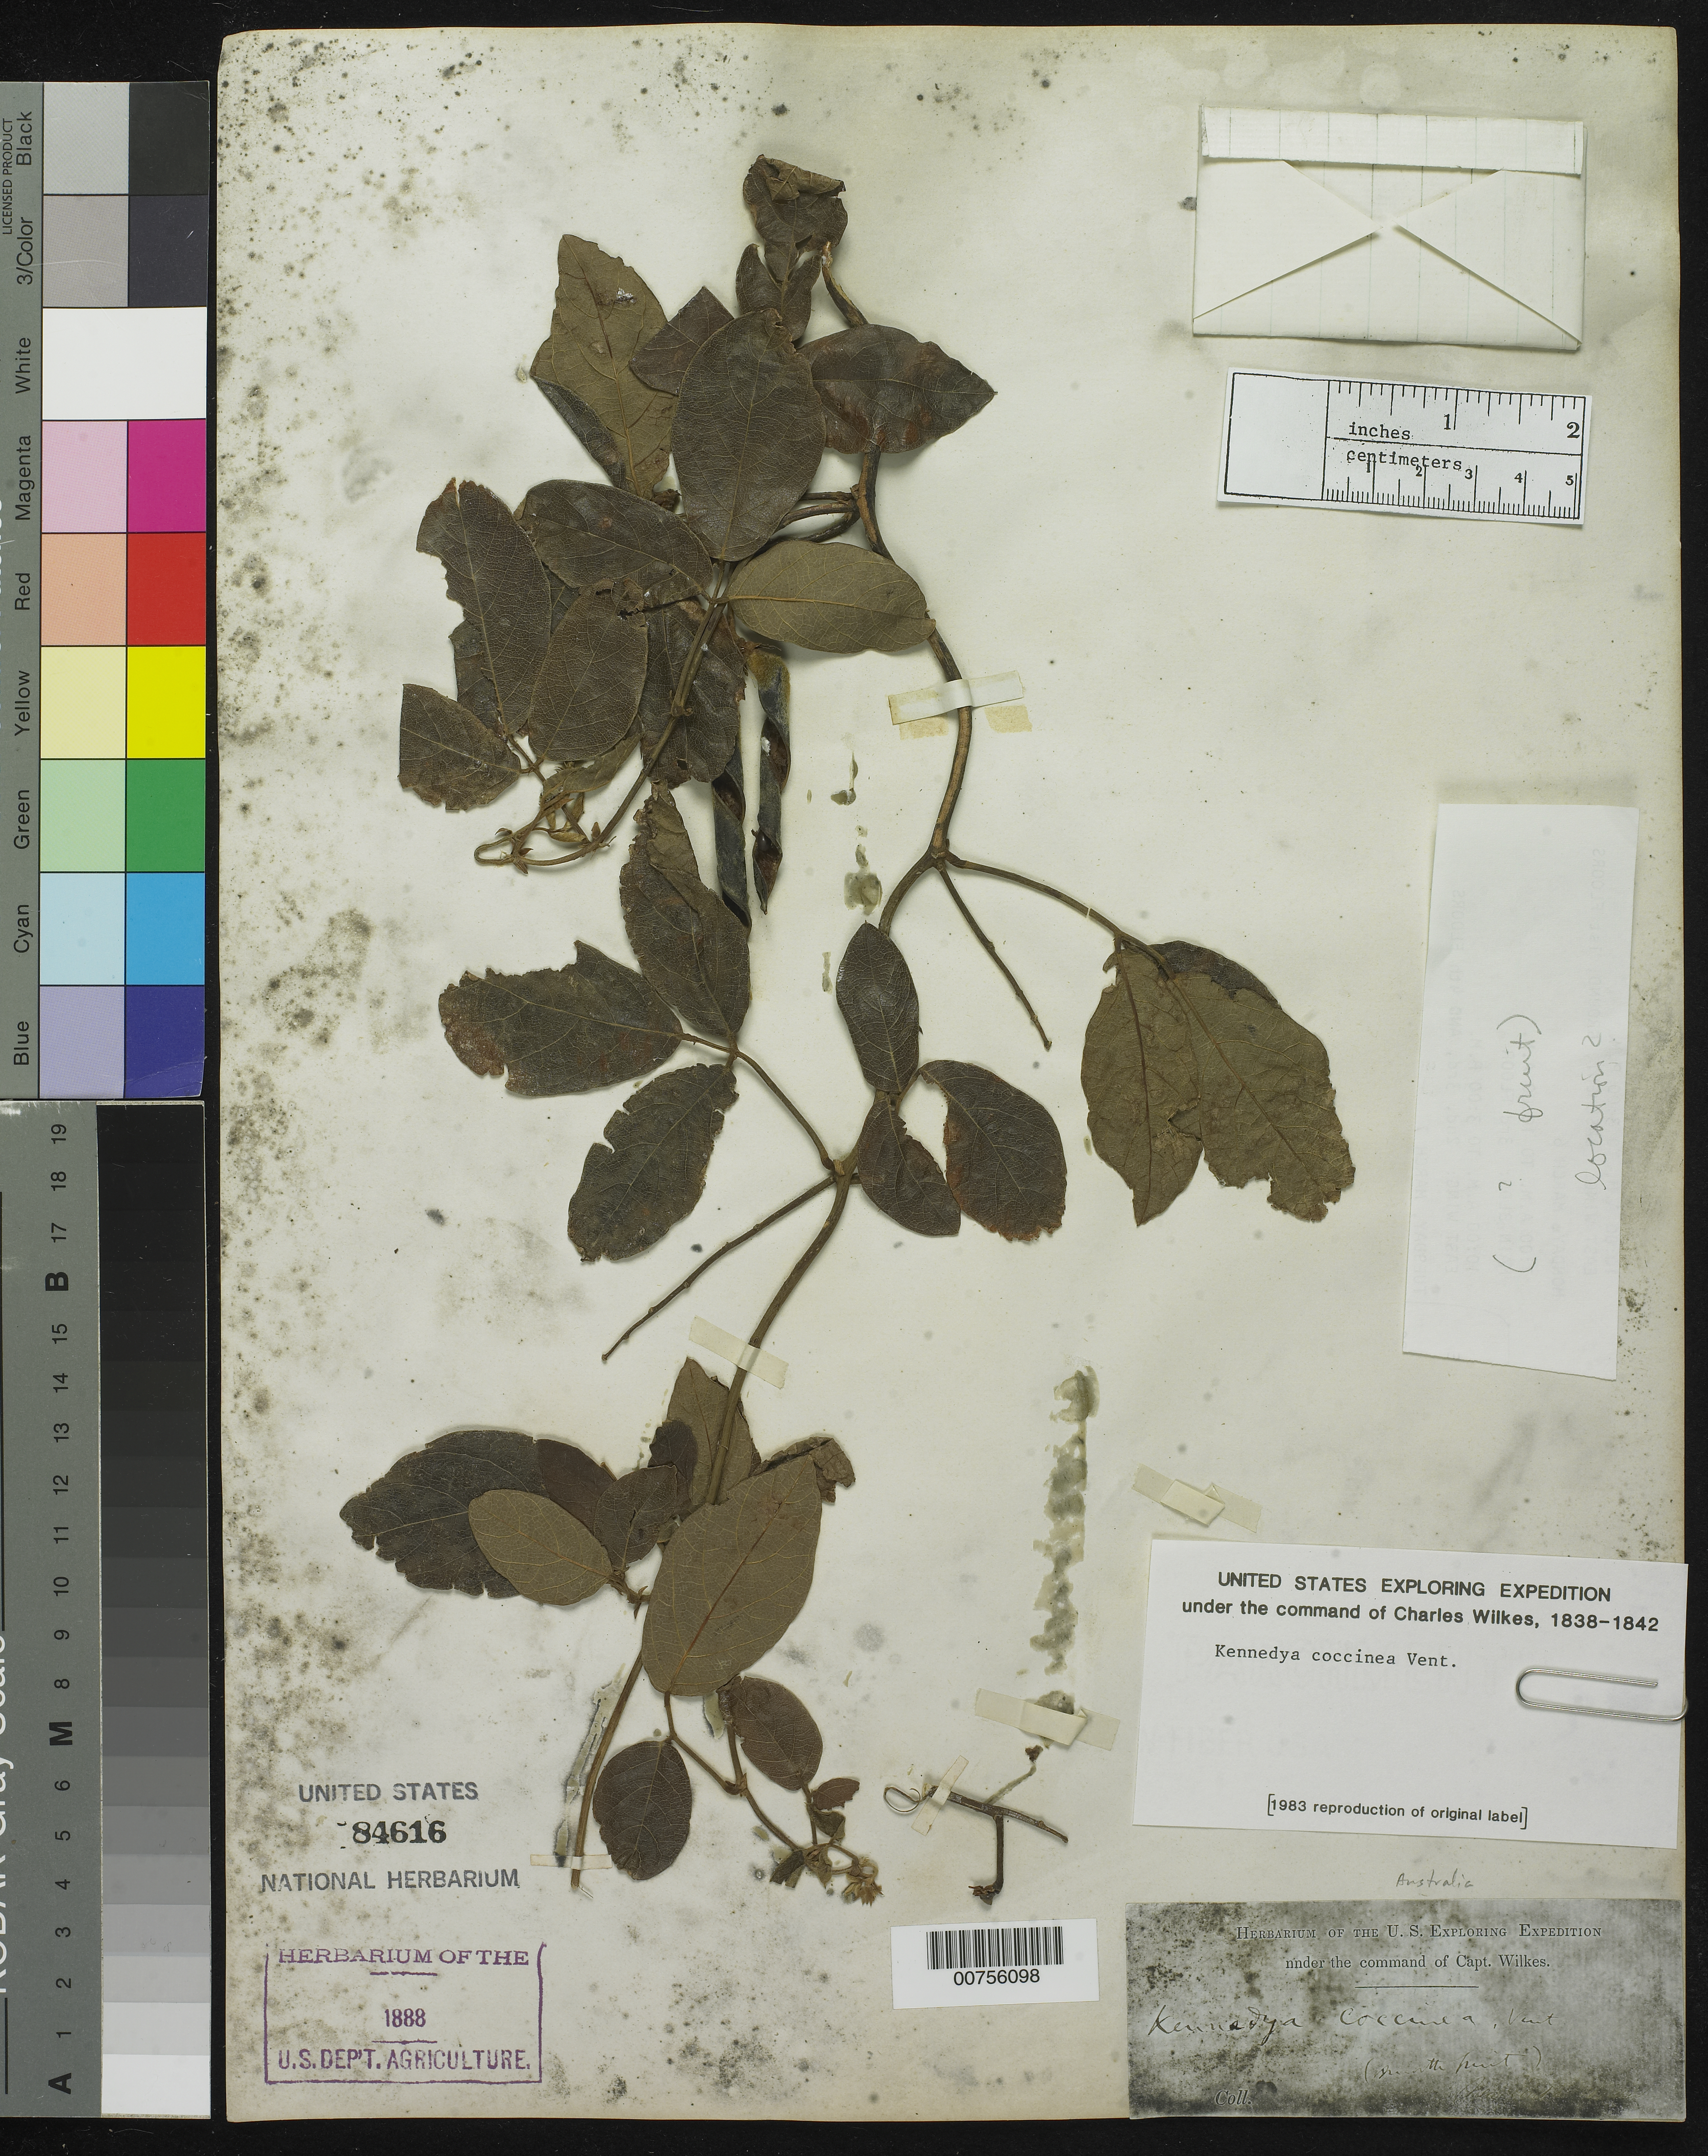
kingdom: Plantae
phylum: Tracheophyta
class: Magnoliopsida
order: Fabales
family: Fabaceae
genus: Kennedia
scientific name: Kennedia coccinea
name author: (Curtis) Vent.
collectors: Wilkes Explor. Exped.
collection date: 1838/1842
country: Australia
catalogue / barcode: US 84616